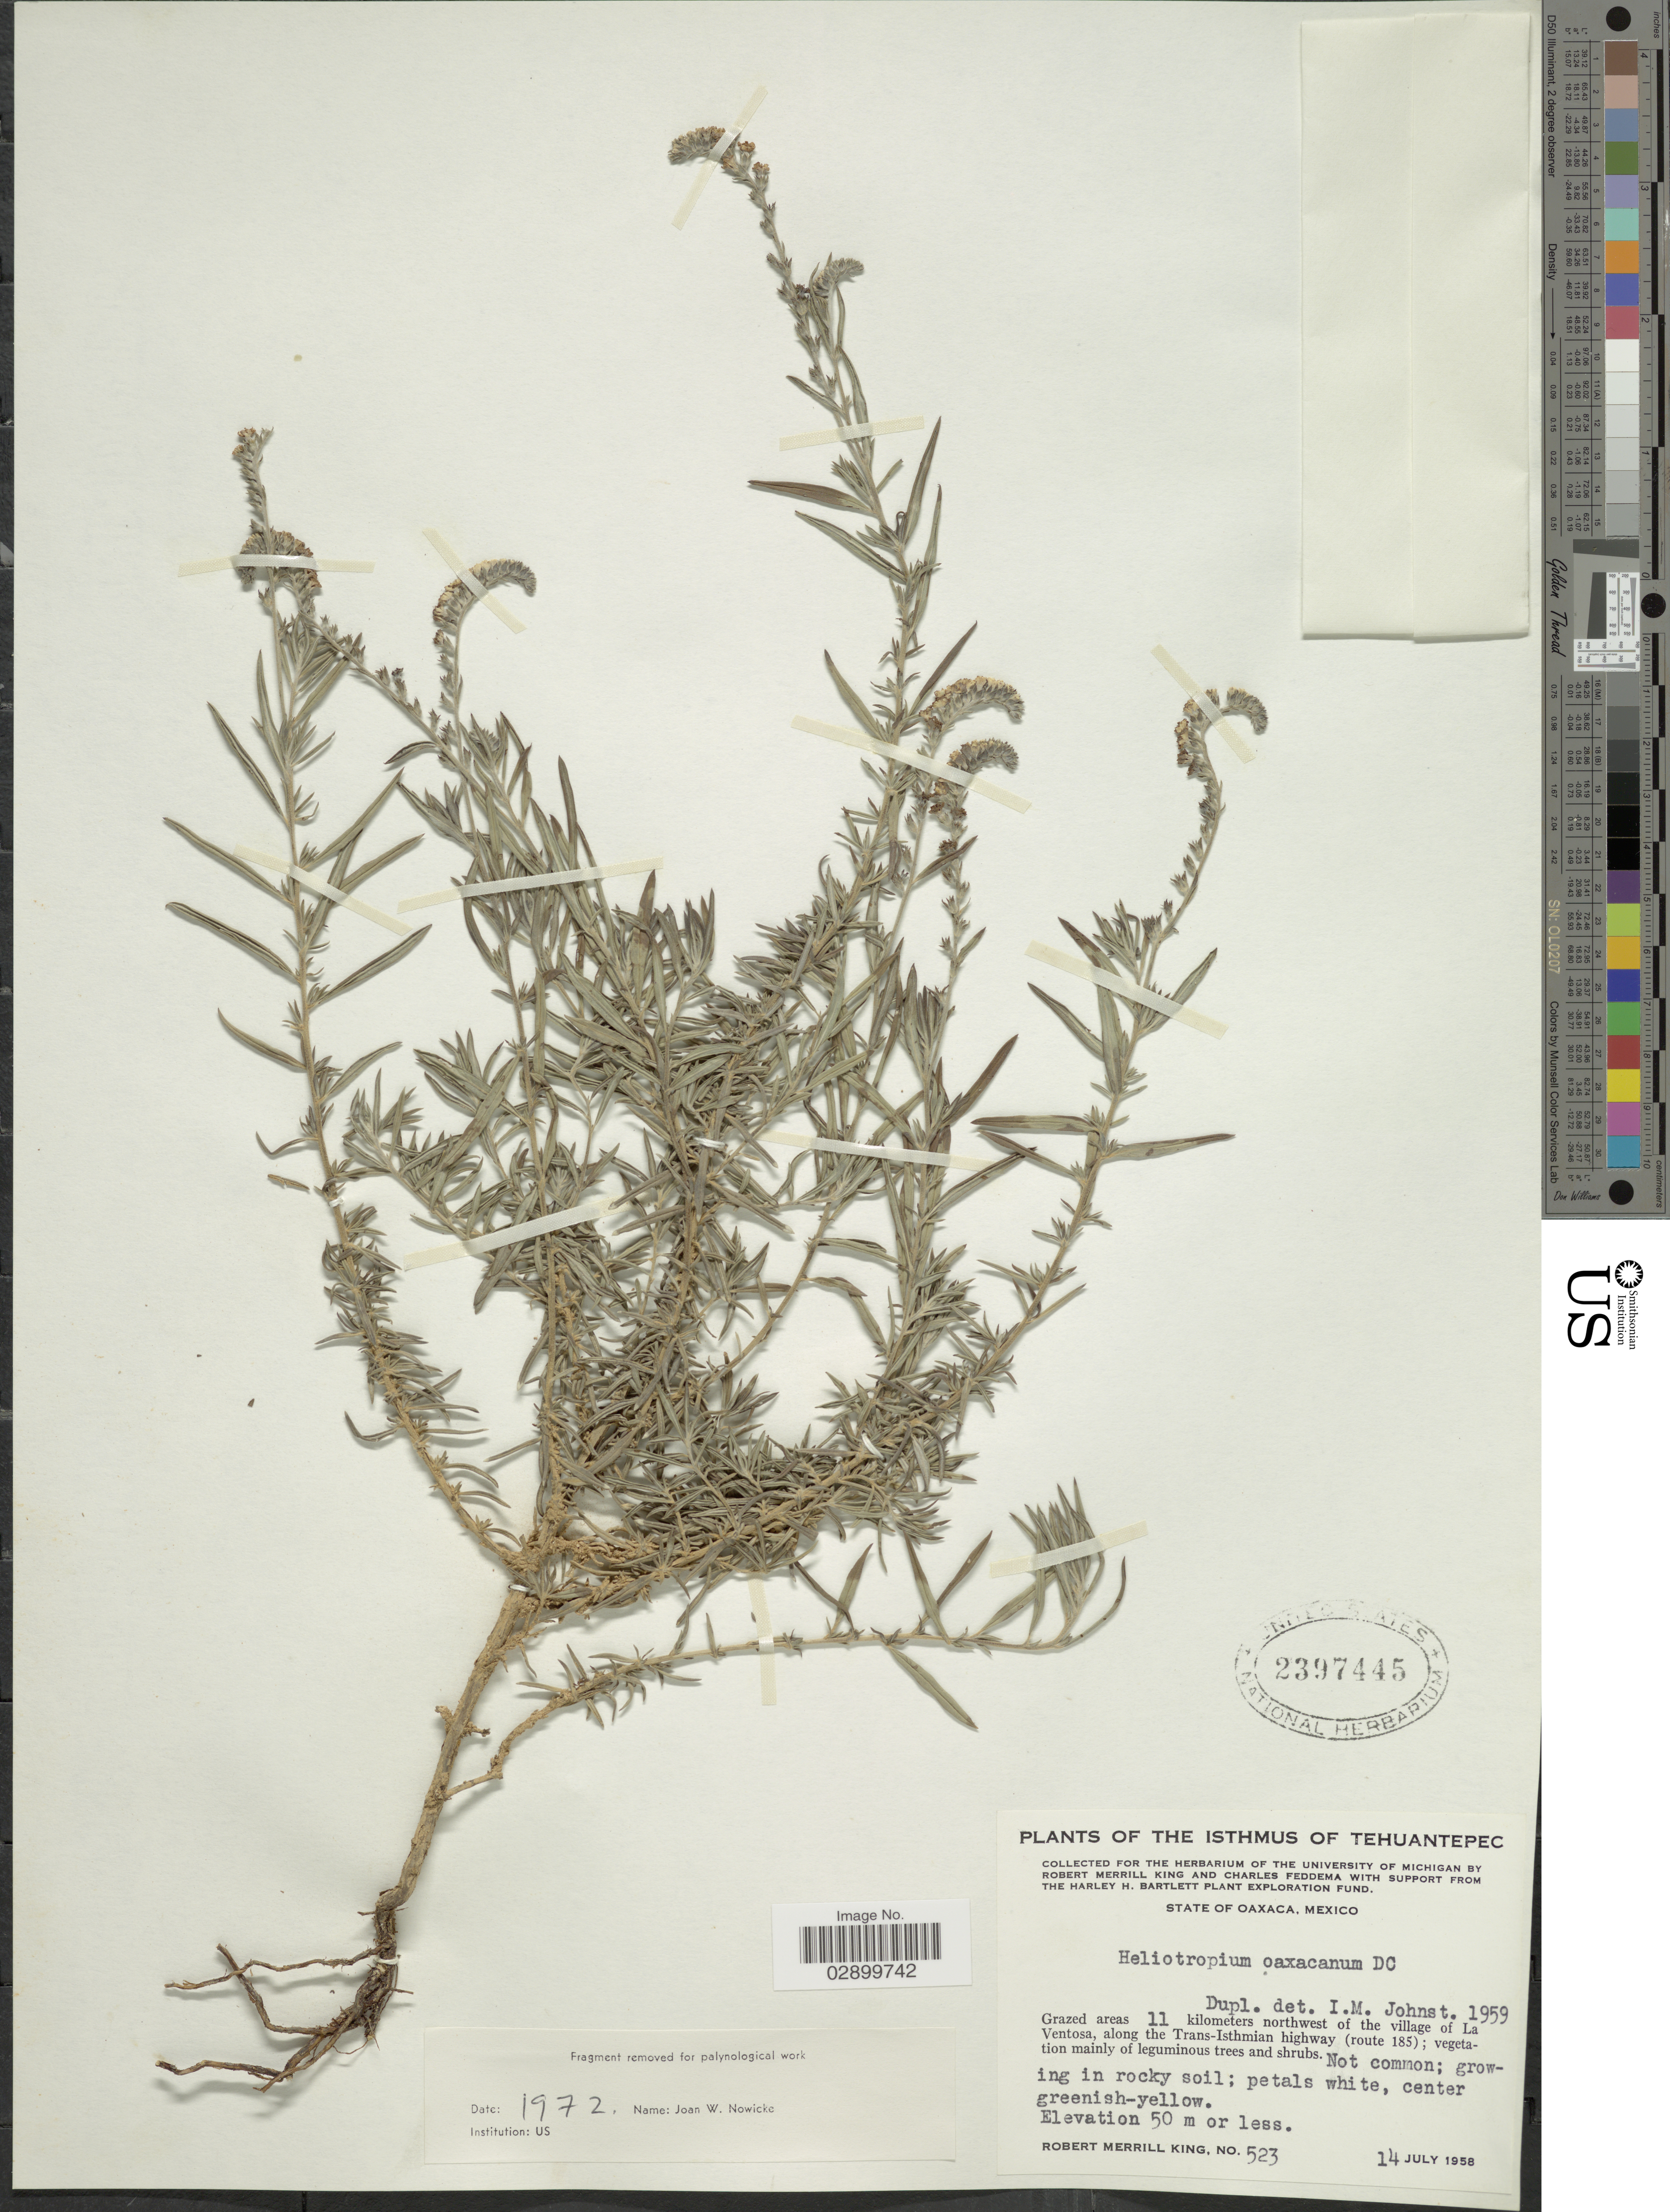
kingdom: Plantae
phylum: Tracheophyta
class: Magnoliopsida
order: Boraginales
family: Heliotropiaceae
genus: Heliotropium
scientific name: Heliotropium oaxacanum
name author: DC.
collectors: R. M. King & C. Feddema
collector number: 523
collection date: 1958-07-14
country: Mexico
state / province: Oaxaca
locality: Isthmus of Tehuantepec. Grazed areas 11 kilometers northwest of the village of La Ventosa, along the Trans-Isthmian highway (route 185).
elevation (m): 50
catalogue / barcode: US 2397445